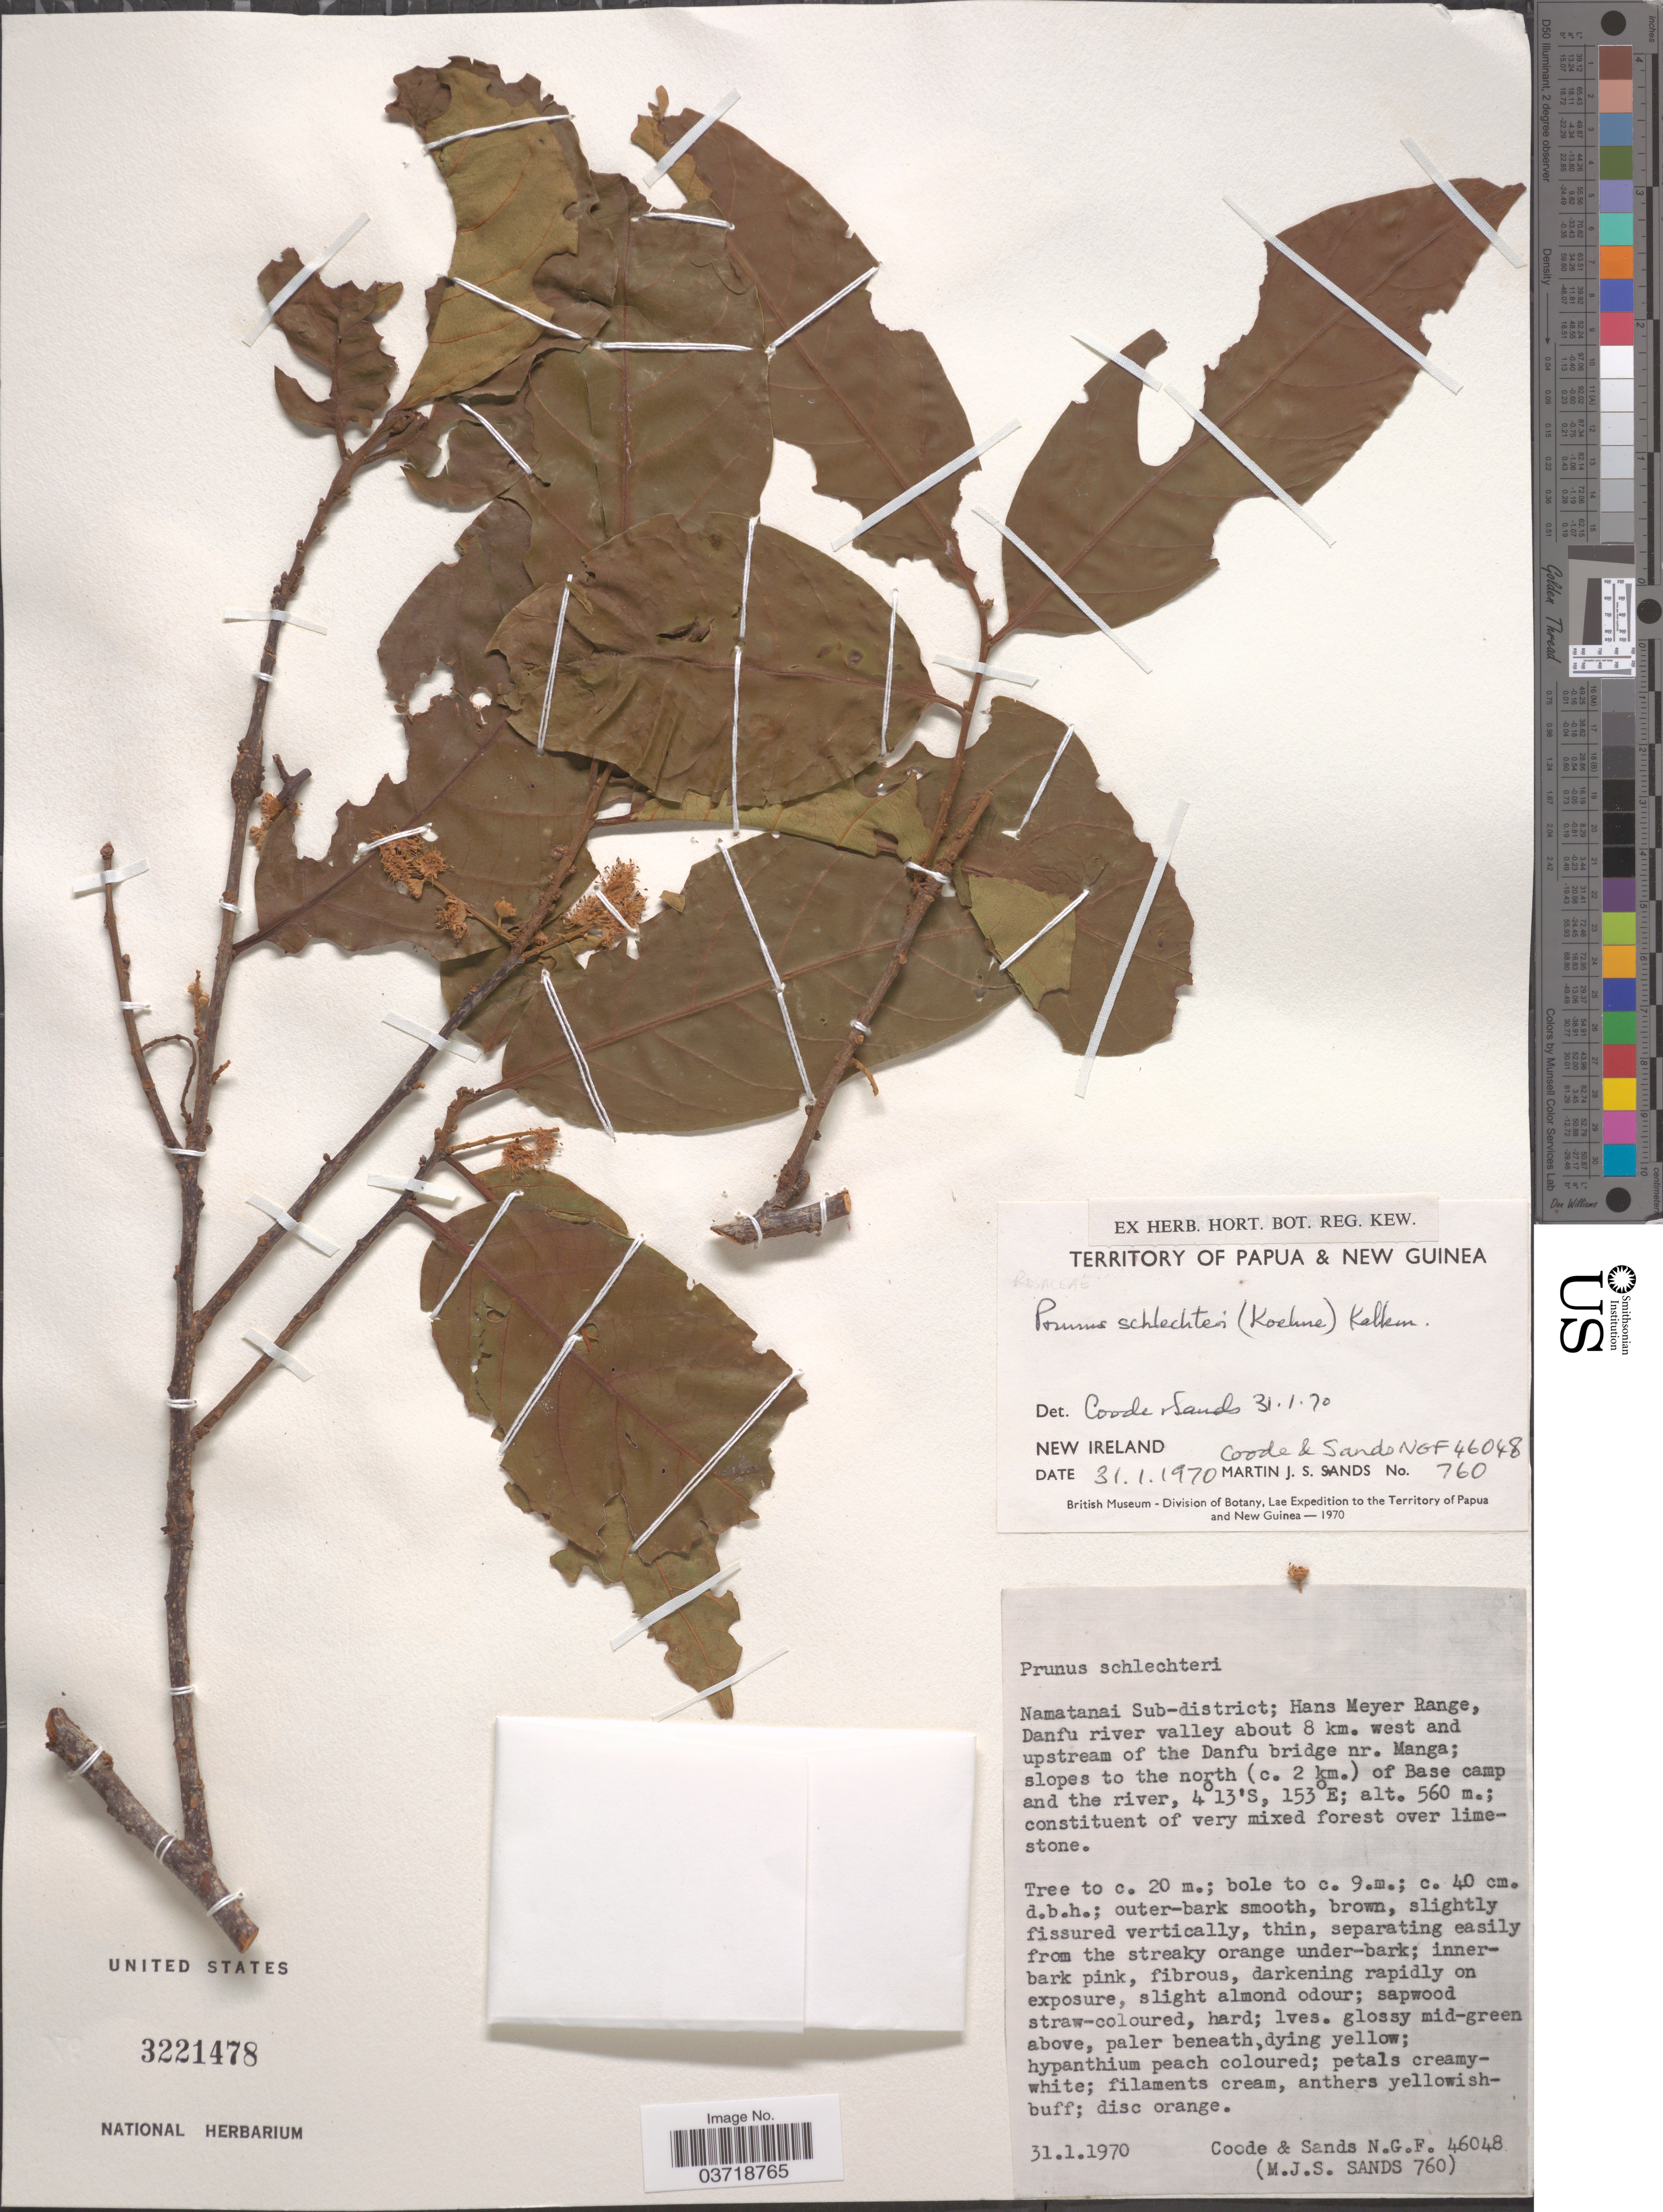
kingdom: Plantae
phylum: Tracheophyta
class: Magnoliopsida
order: Rosales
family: Rosaceae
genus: Prunus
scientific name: Prunus schlechteri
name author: (Koehne) Kalkman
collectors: Coode & M. Sands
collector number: NGF46048/760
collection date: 1970-01-31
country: Papua New Guinea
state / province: New Ireland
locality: Territory of Papua & New Guinea. Namatanai Sub-district; Hans Meyer Range, Danfu river valley about 8 km. west and upstream of the Danfu bridge nr. Manga; slopes to the north (c. 2 km.) of Base camp and the river.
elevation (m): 560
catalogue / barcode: US 3221478